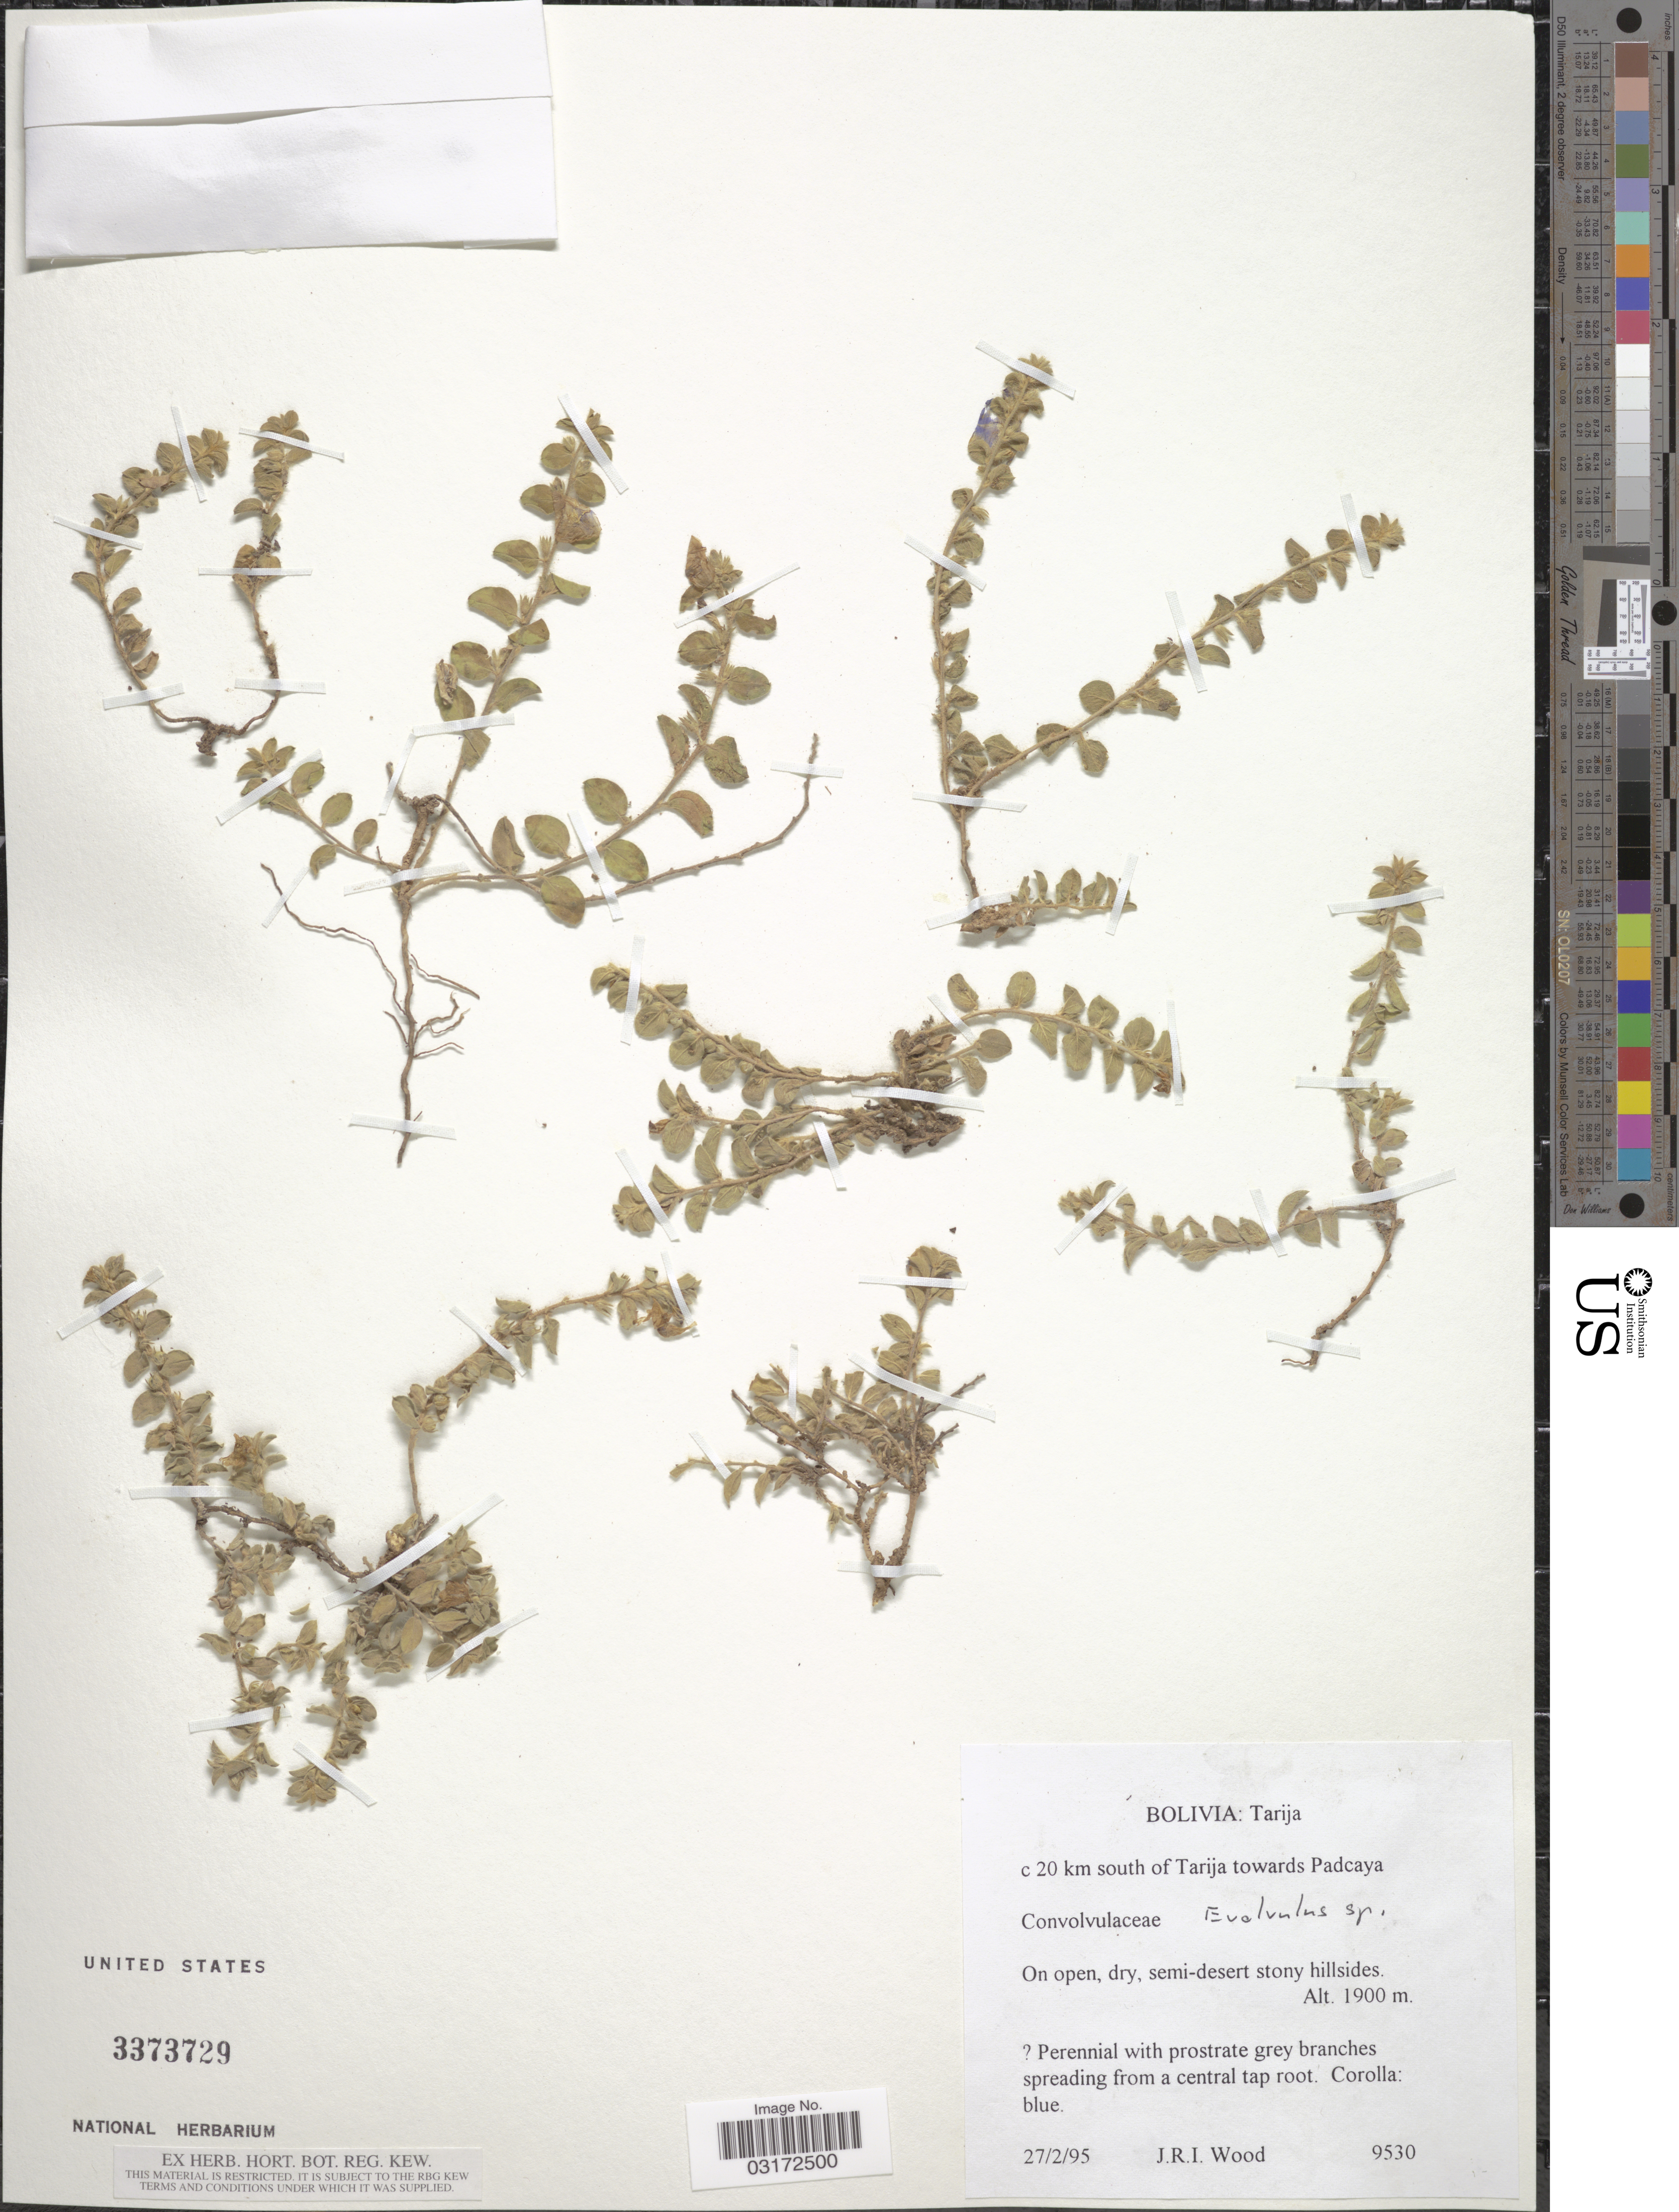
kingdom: Plantae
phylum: Tracheophyta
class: Magnoliopsida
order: Solanales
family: Convolvulaceae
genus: Evolvulus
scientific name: Evolvulus sp.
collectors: J. R. I. Wood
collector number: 9530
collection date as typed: Transcribed d/m/y: 27/2/95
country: Bolivia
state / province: Tarija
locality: C 20 km south of Tarija towards Pacaya.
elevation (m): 1900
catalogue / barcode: US 3373729